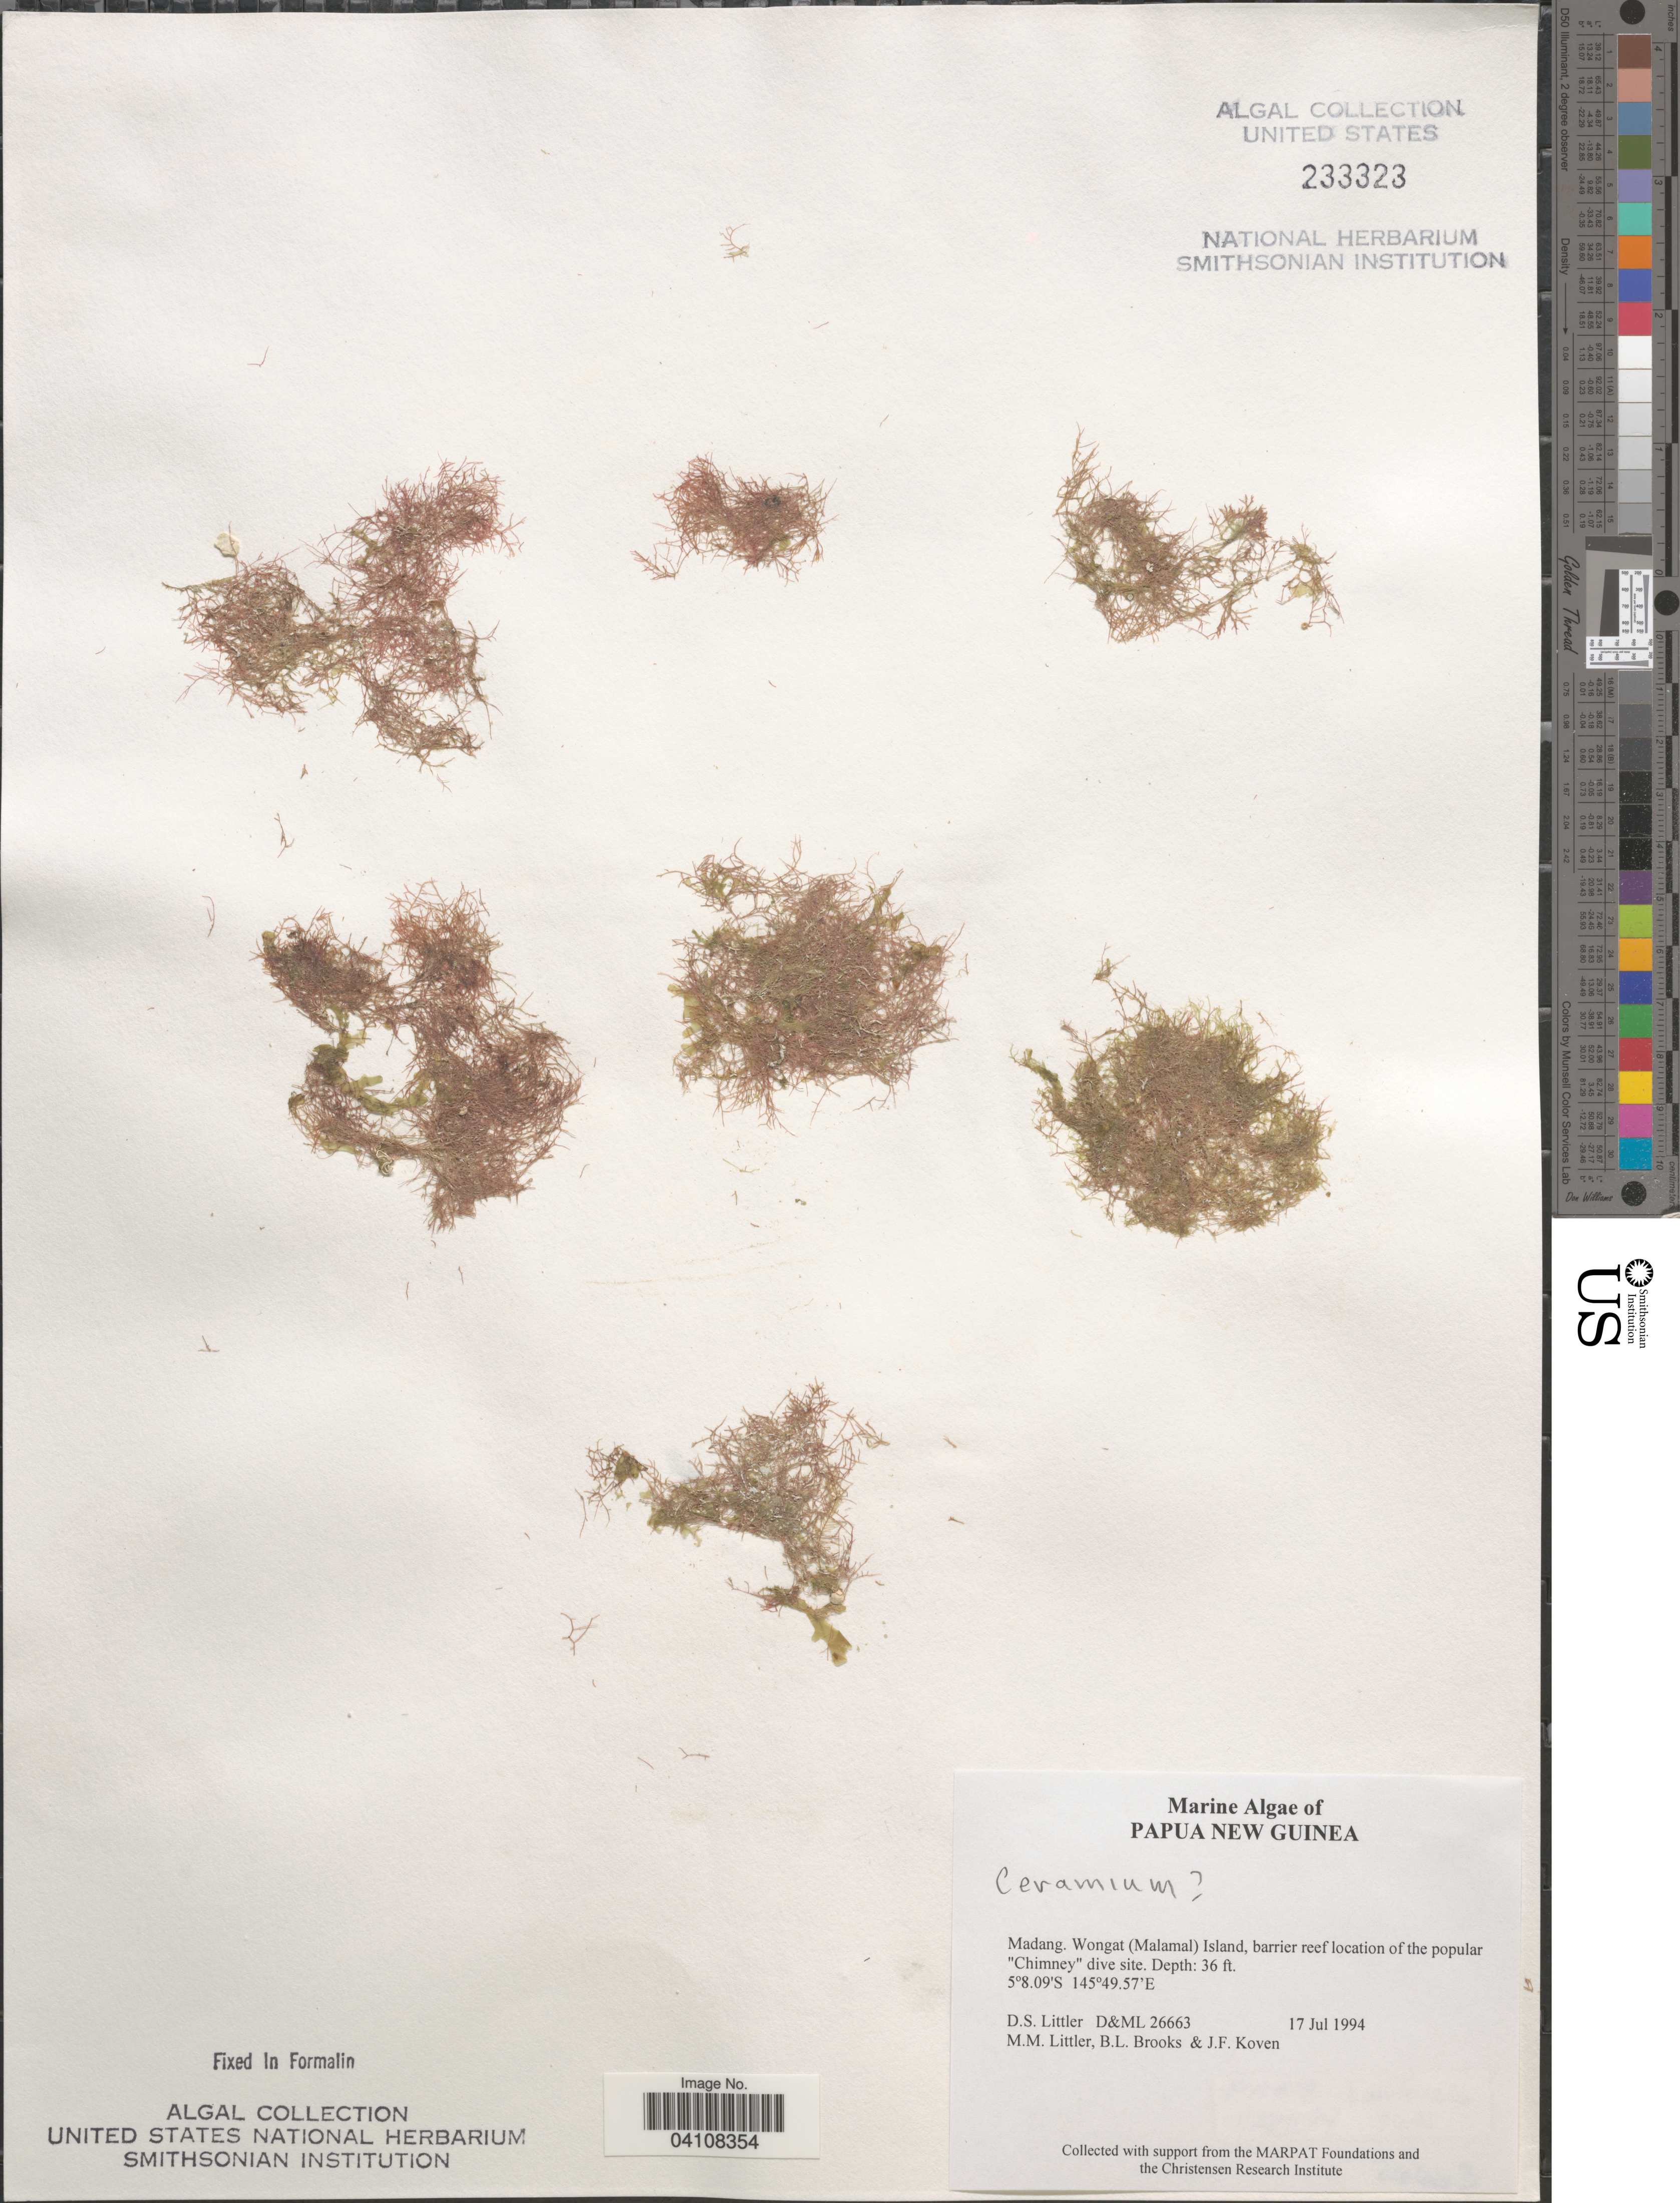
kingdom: Plantae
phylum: Rhodophyta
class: Florideophyceae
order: Ceramiales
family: Ceramiaceae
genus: Ceramium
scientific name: Ceramium sp.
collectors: D. S. Littler, B. Brooks & J. Koven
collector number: D&ML26663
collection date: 1994-07-17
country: Papua New Guinea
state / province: Madang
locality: Wongat (Malamal) Island, barrier reef location of the popular "Chimney" dive site.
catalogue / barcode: US 233323